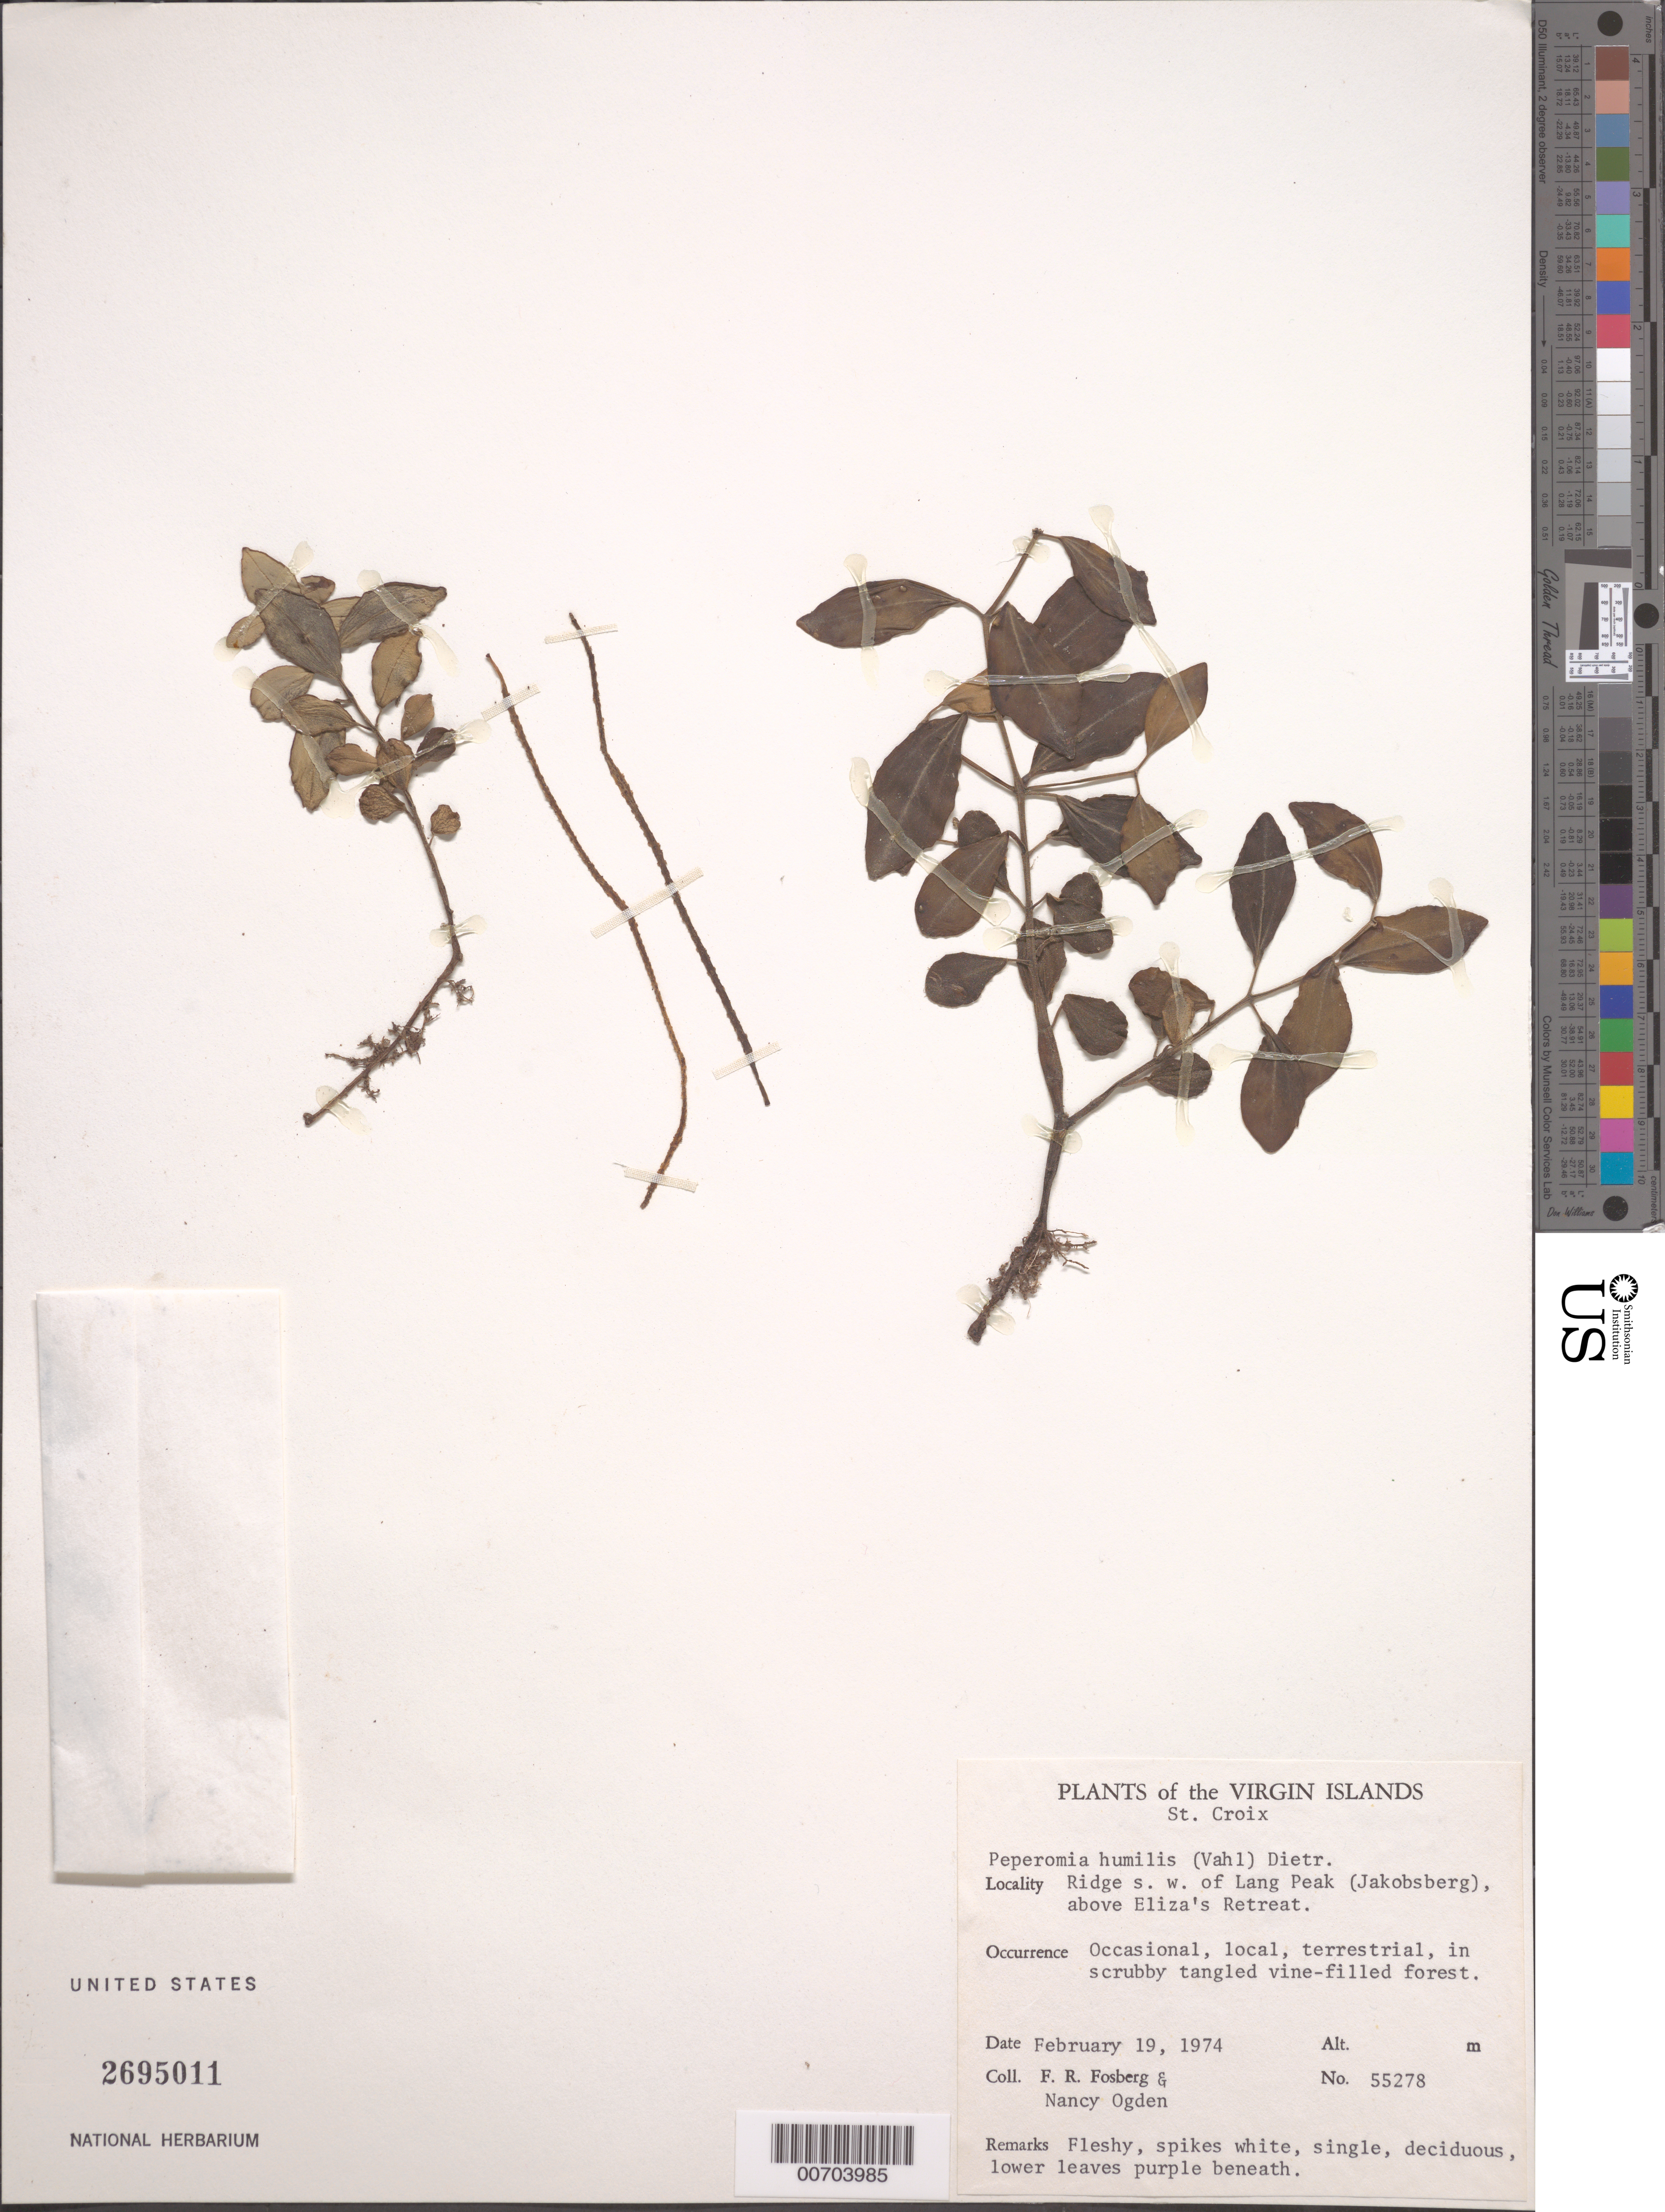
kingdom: Plantae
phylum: Tracheophyta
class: Magnoliopsida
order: Piperales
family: Piperaceae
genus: Peperomia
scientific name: Peperomia humilis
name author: (Vahl) A. Dietr.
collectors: F. R. Fosberg & N. Odgen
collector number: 55278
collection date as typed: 19 Feb 1974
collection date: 1974-02-19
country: U.S. Virgin Islands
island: St. Croix Island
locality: Ridge SW of Lang Peak (Jakobsberg) above Eliza's Retreat.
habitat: In scrubby tangled vine-filled forest.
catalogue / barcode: US 2695011